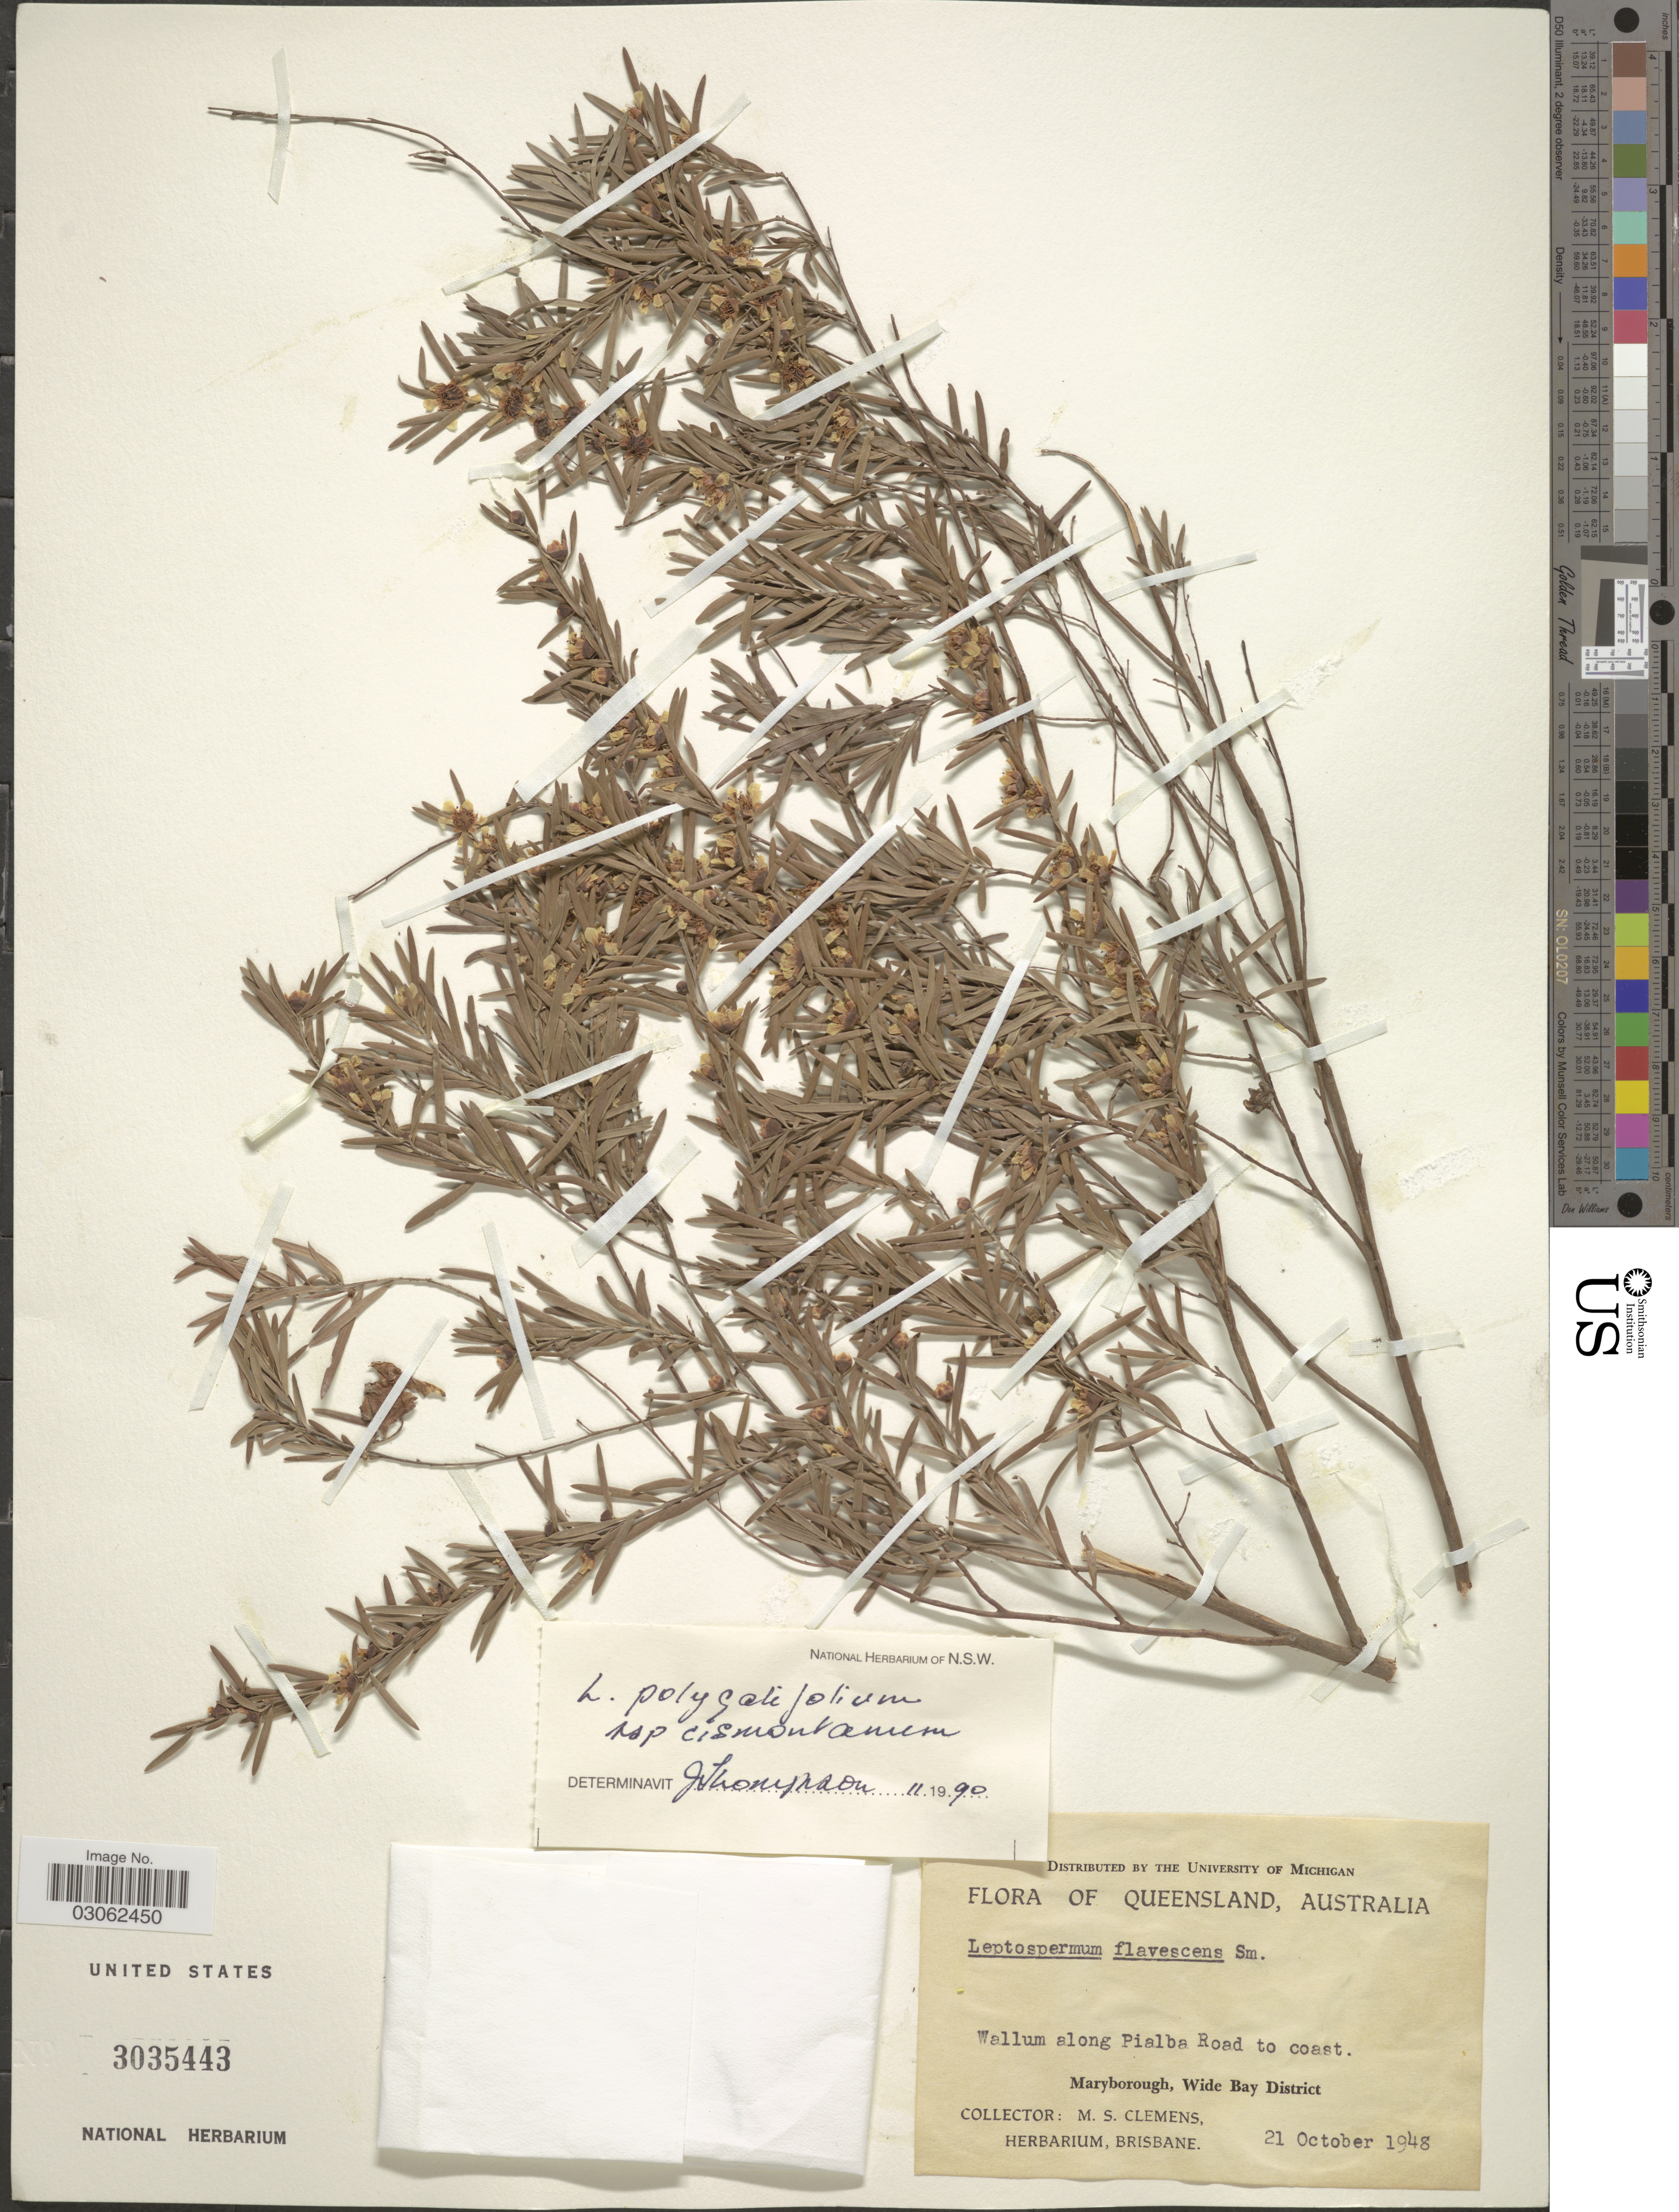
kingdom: Plantae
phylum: Tracheophyta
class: Magnoliopsida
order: Myrtales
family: Myrtaceae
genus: Leptospermum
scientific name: Leptospermum polygalifolium subsp. cismontanum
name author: Joy Thomps.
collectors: M. S. Clemens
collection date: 1948-10-21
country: Australia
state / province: Queensland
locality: Wallum along Pialba Road to coast. Maryborough, Wide Bay District.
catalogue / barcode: US 3035443